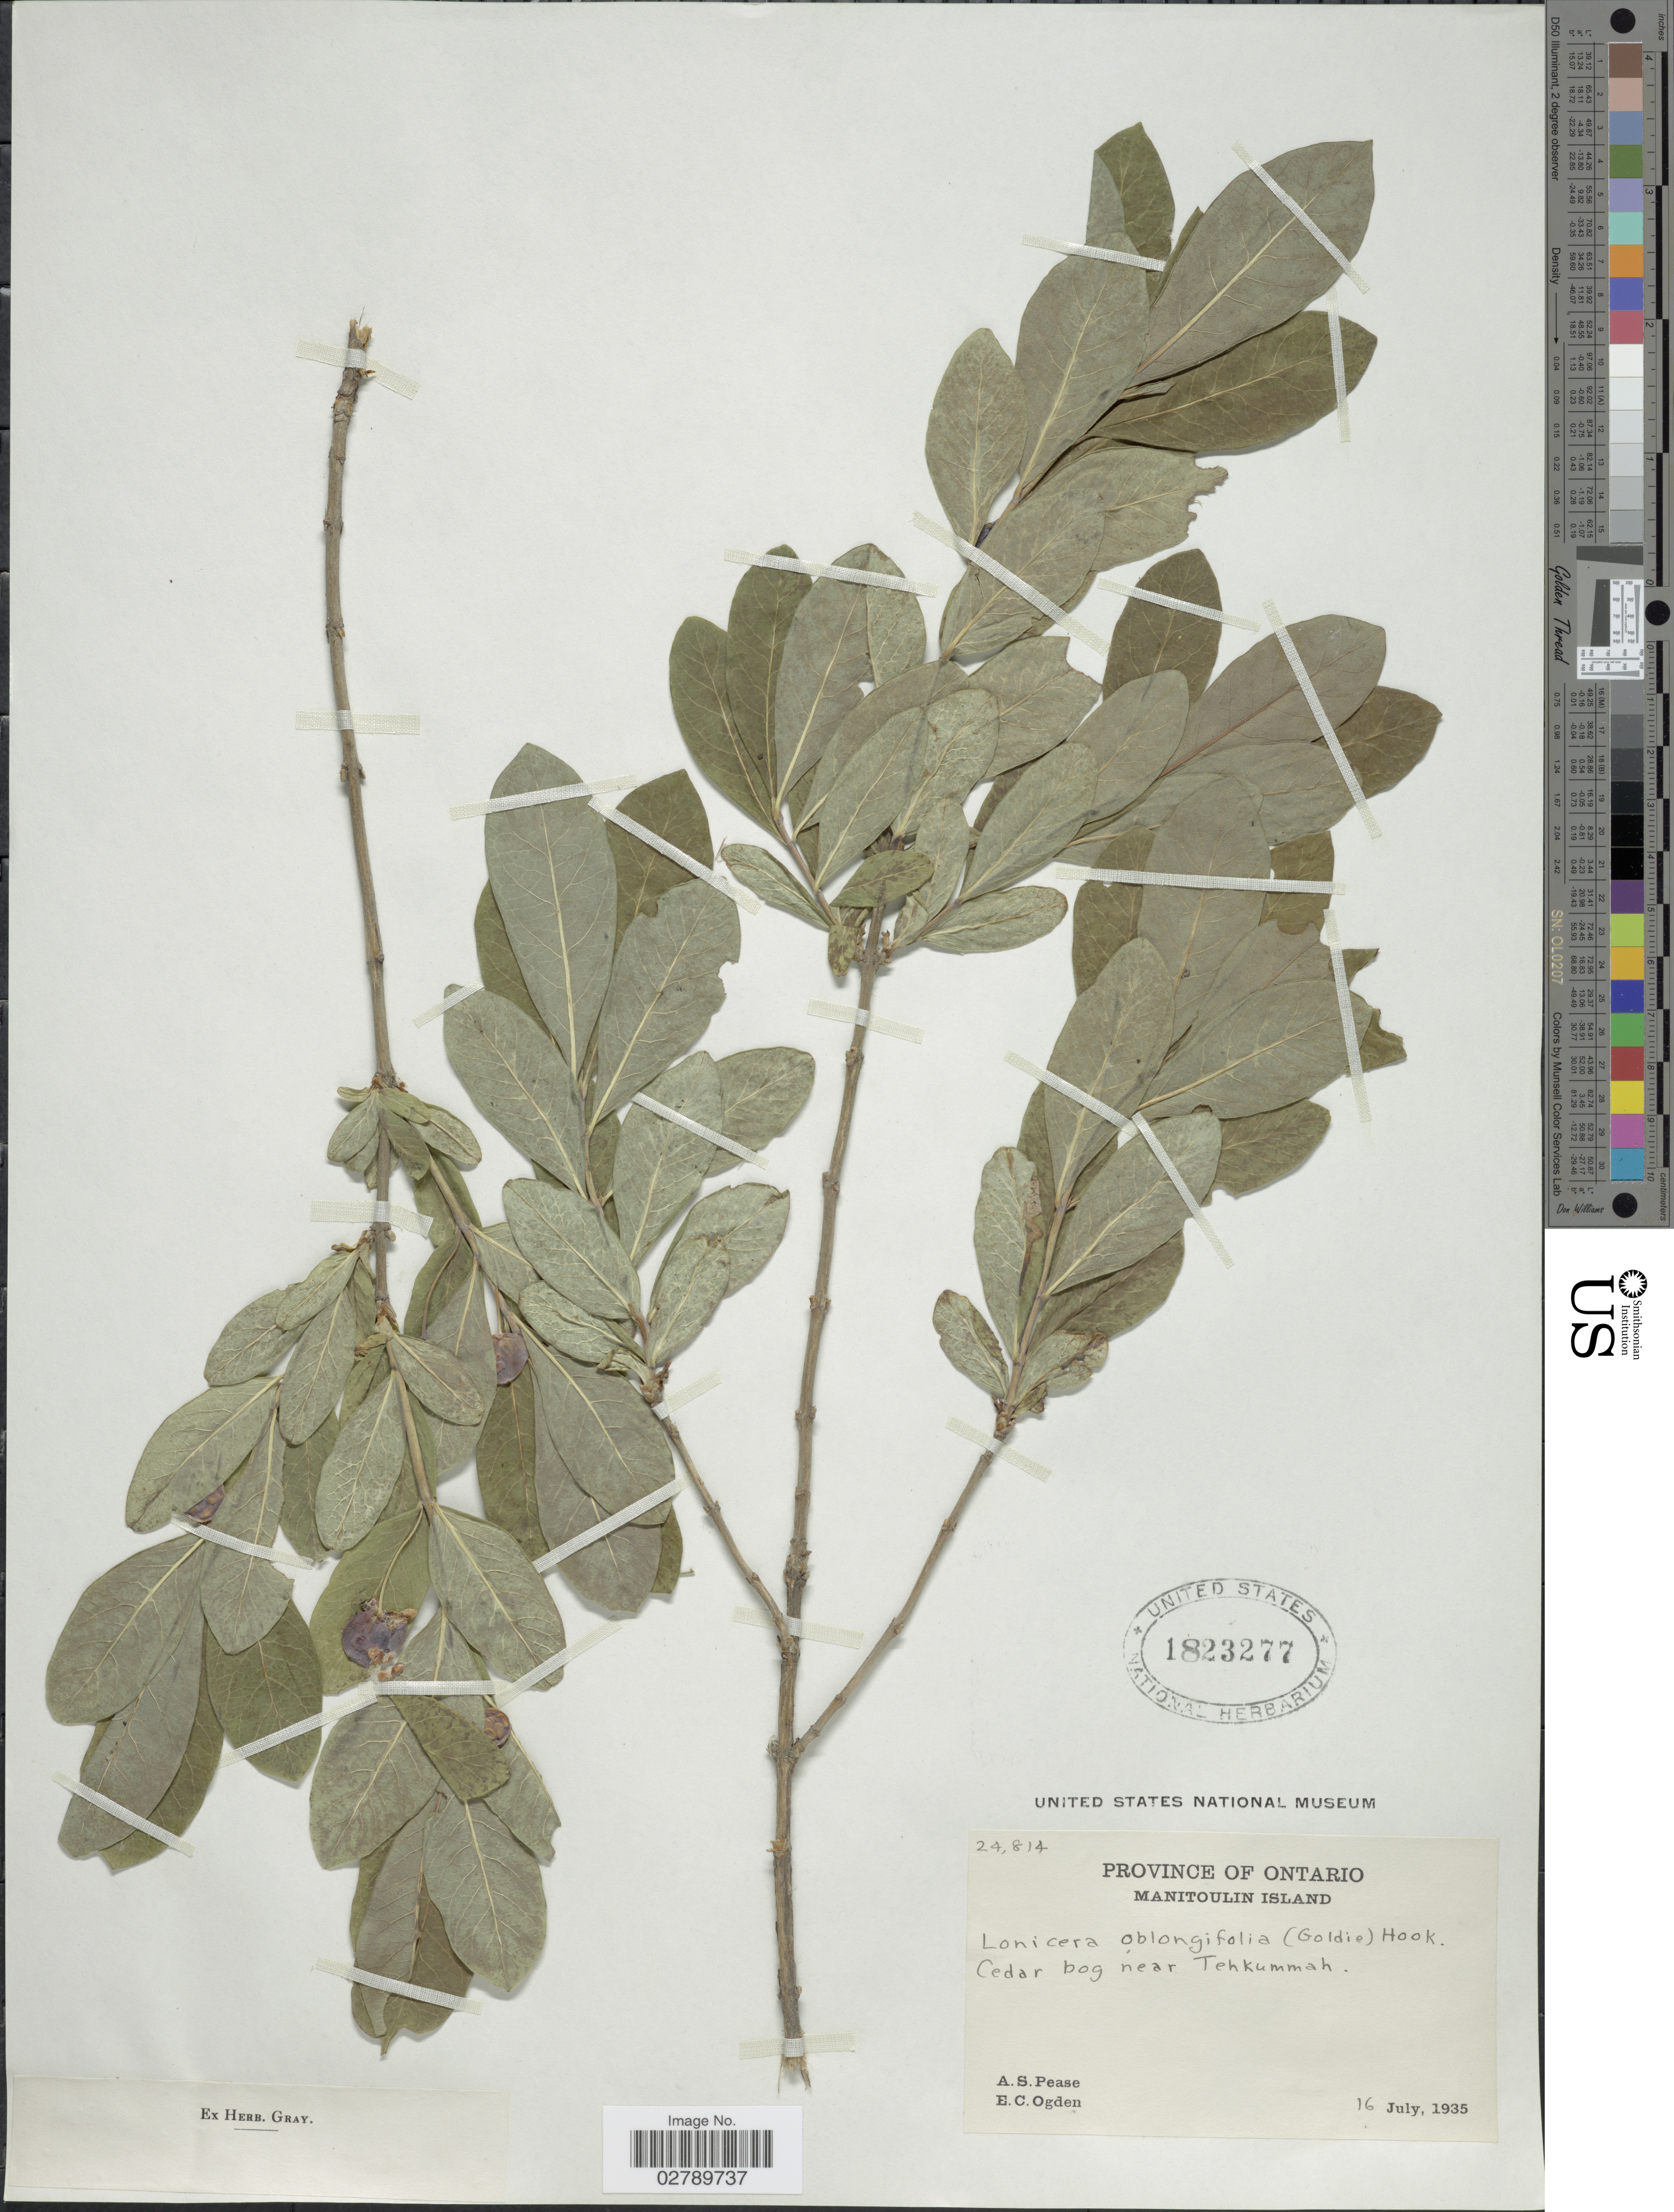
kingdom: Plantae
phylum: Tracheophyta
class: Magnoliopsida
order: Dipsacales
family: Caprifoliaceae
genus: Lonicera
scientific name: Lonicera oblongifolia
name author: Hook.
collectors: A. S. Pease & E. Ogden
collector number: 24814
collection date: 1935-07-16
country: Canada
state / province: Ontario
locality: Manitoulin. Island. Cedar bog near Tehkummah.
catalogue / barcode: US 1823277